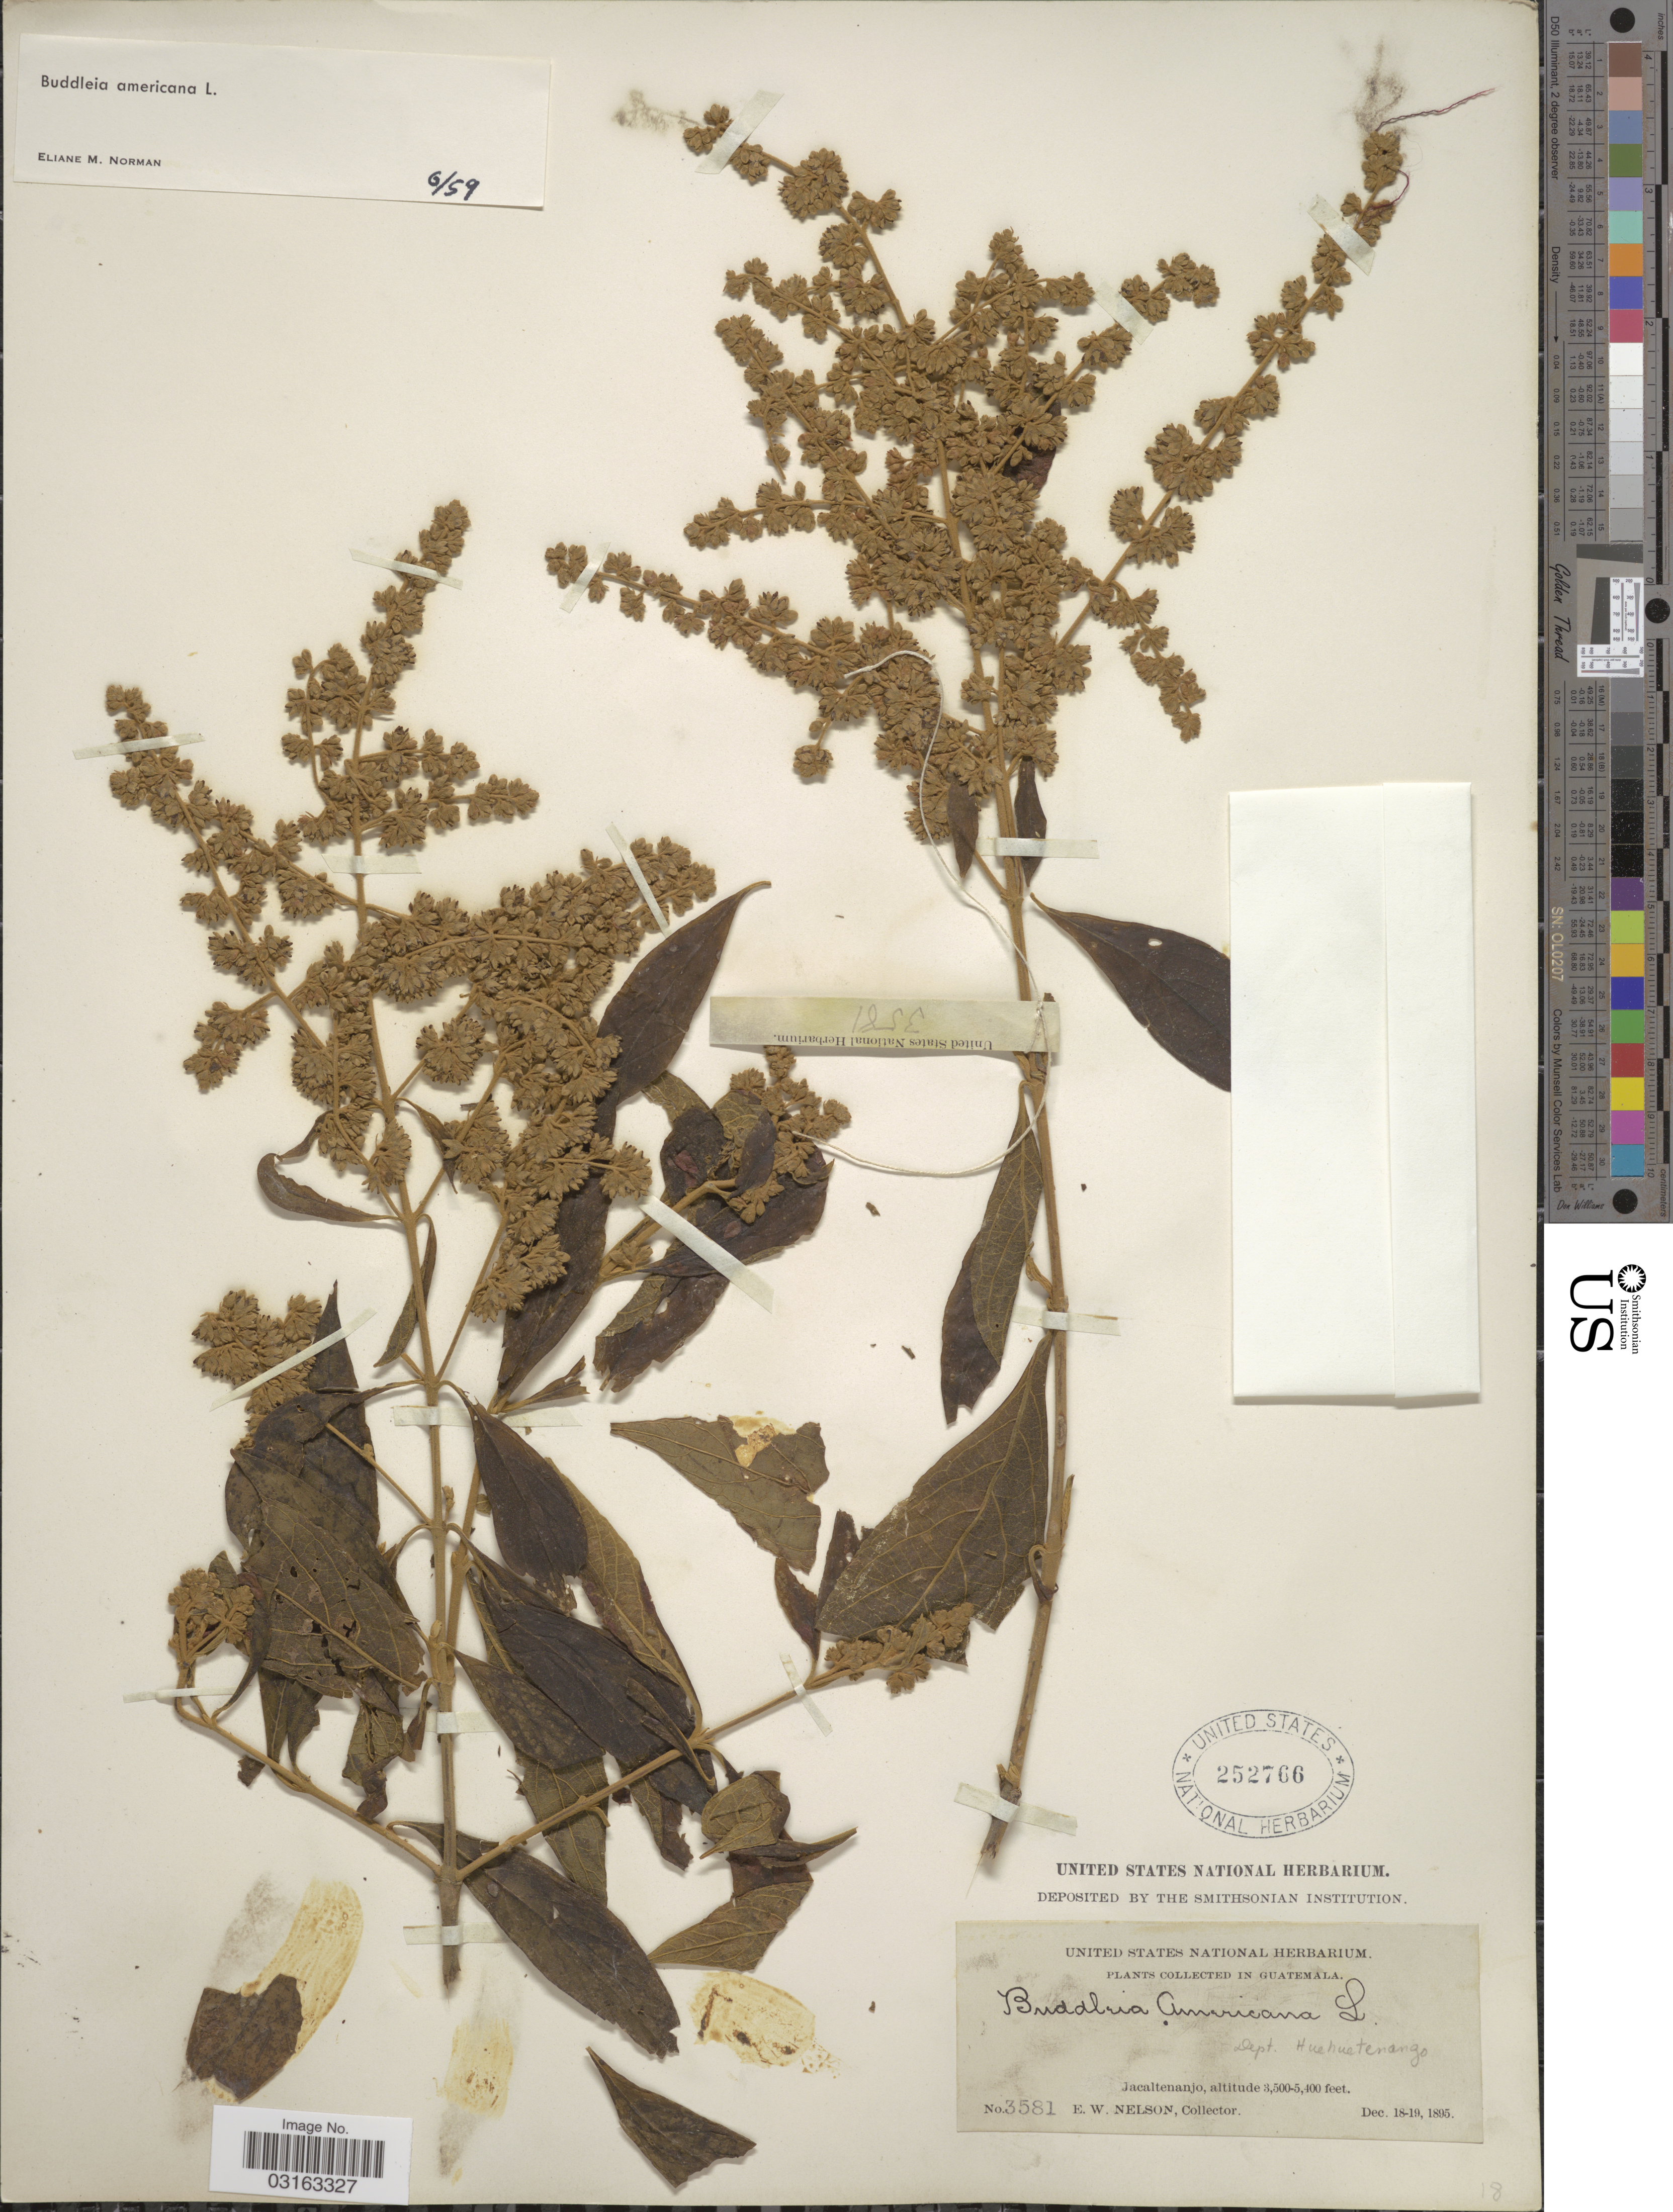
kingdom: Plantae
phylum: Tracheophyta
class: Magnoliopsida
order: Lamiales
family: Scrophulariaceae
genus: Buddleja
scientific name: Buddleja americana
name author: L.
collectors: E. W. Nelson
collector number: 3581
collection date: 1895-12-18/1895-12-19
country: Guatemala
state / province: Huehuetenango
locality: Dept. Huehuetenango. Jacaltenango.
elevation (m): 1067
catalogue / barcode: US 252766